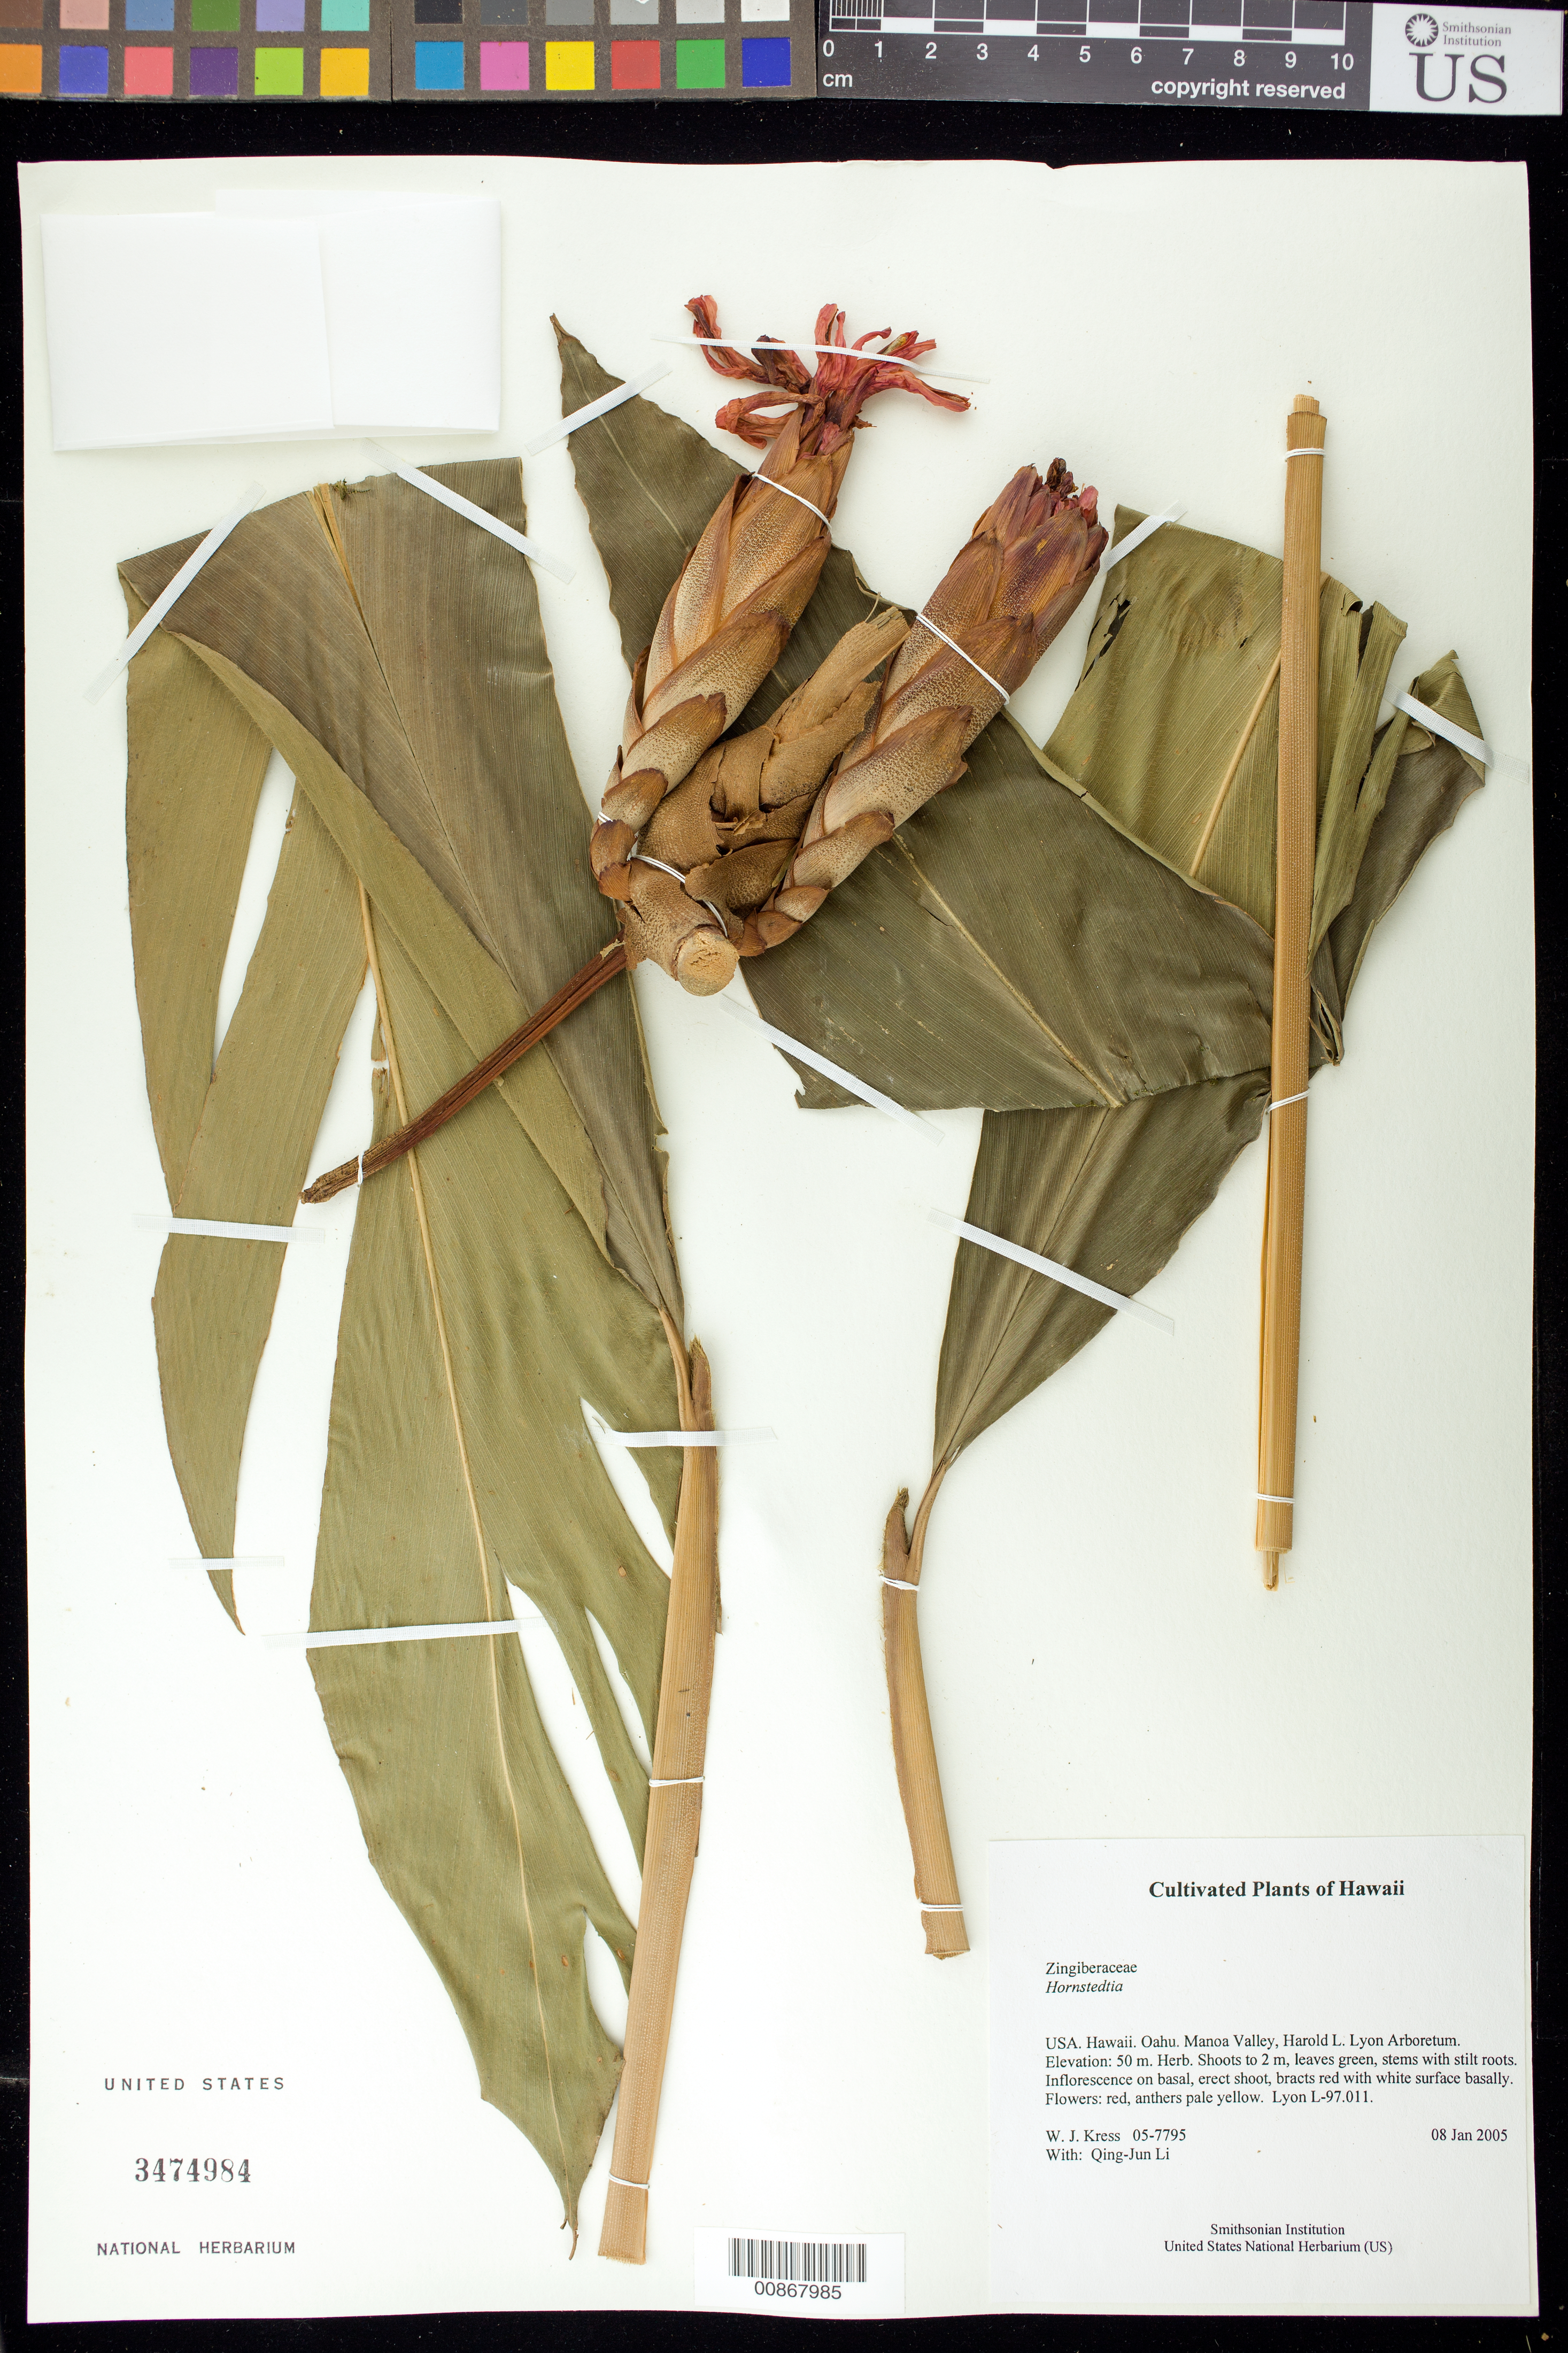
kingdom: Plantae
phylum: Tracheophyta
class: Liliopsida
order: Zingiberales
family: Zingiberaceae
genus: Hornstedtia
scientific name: Hornstedtia sp.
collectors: W. J. Kress & Q. J. Li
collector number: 05-7795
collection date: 2005-01-08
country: United States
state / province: Hawaii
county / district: Honolulu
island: Oahu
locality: Manoa Valley, Harold L. Lyon Arboretum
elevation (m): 50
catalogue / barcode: US 3474984